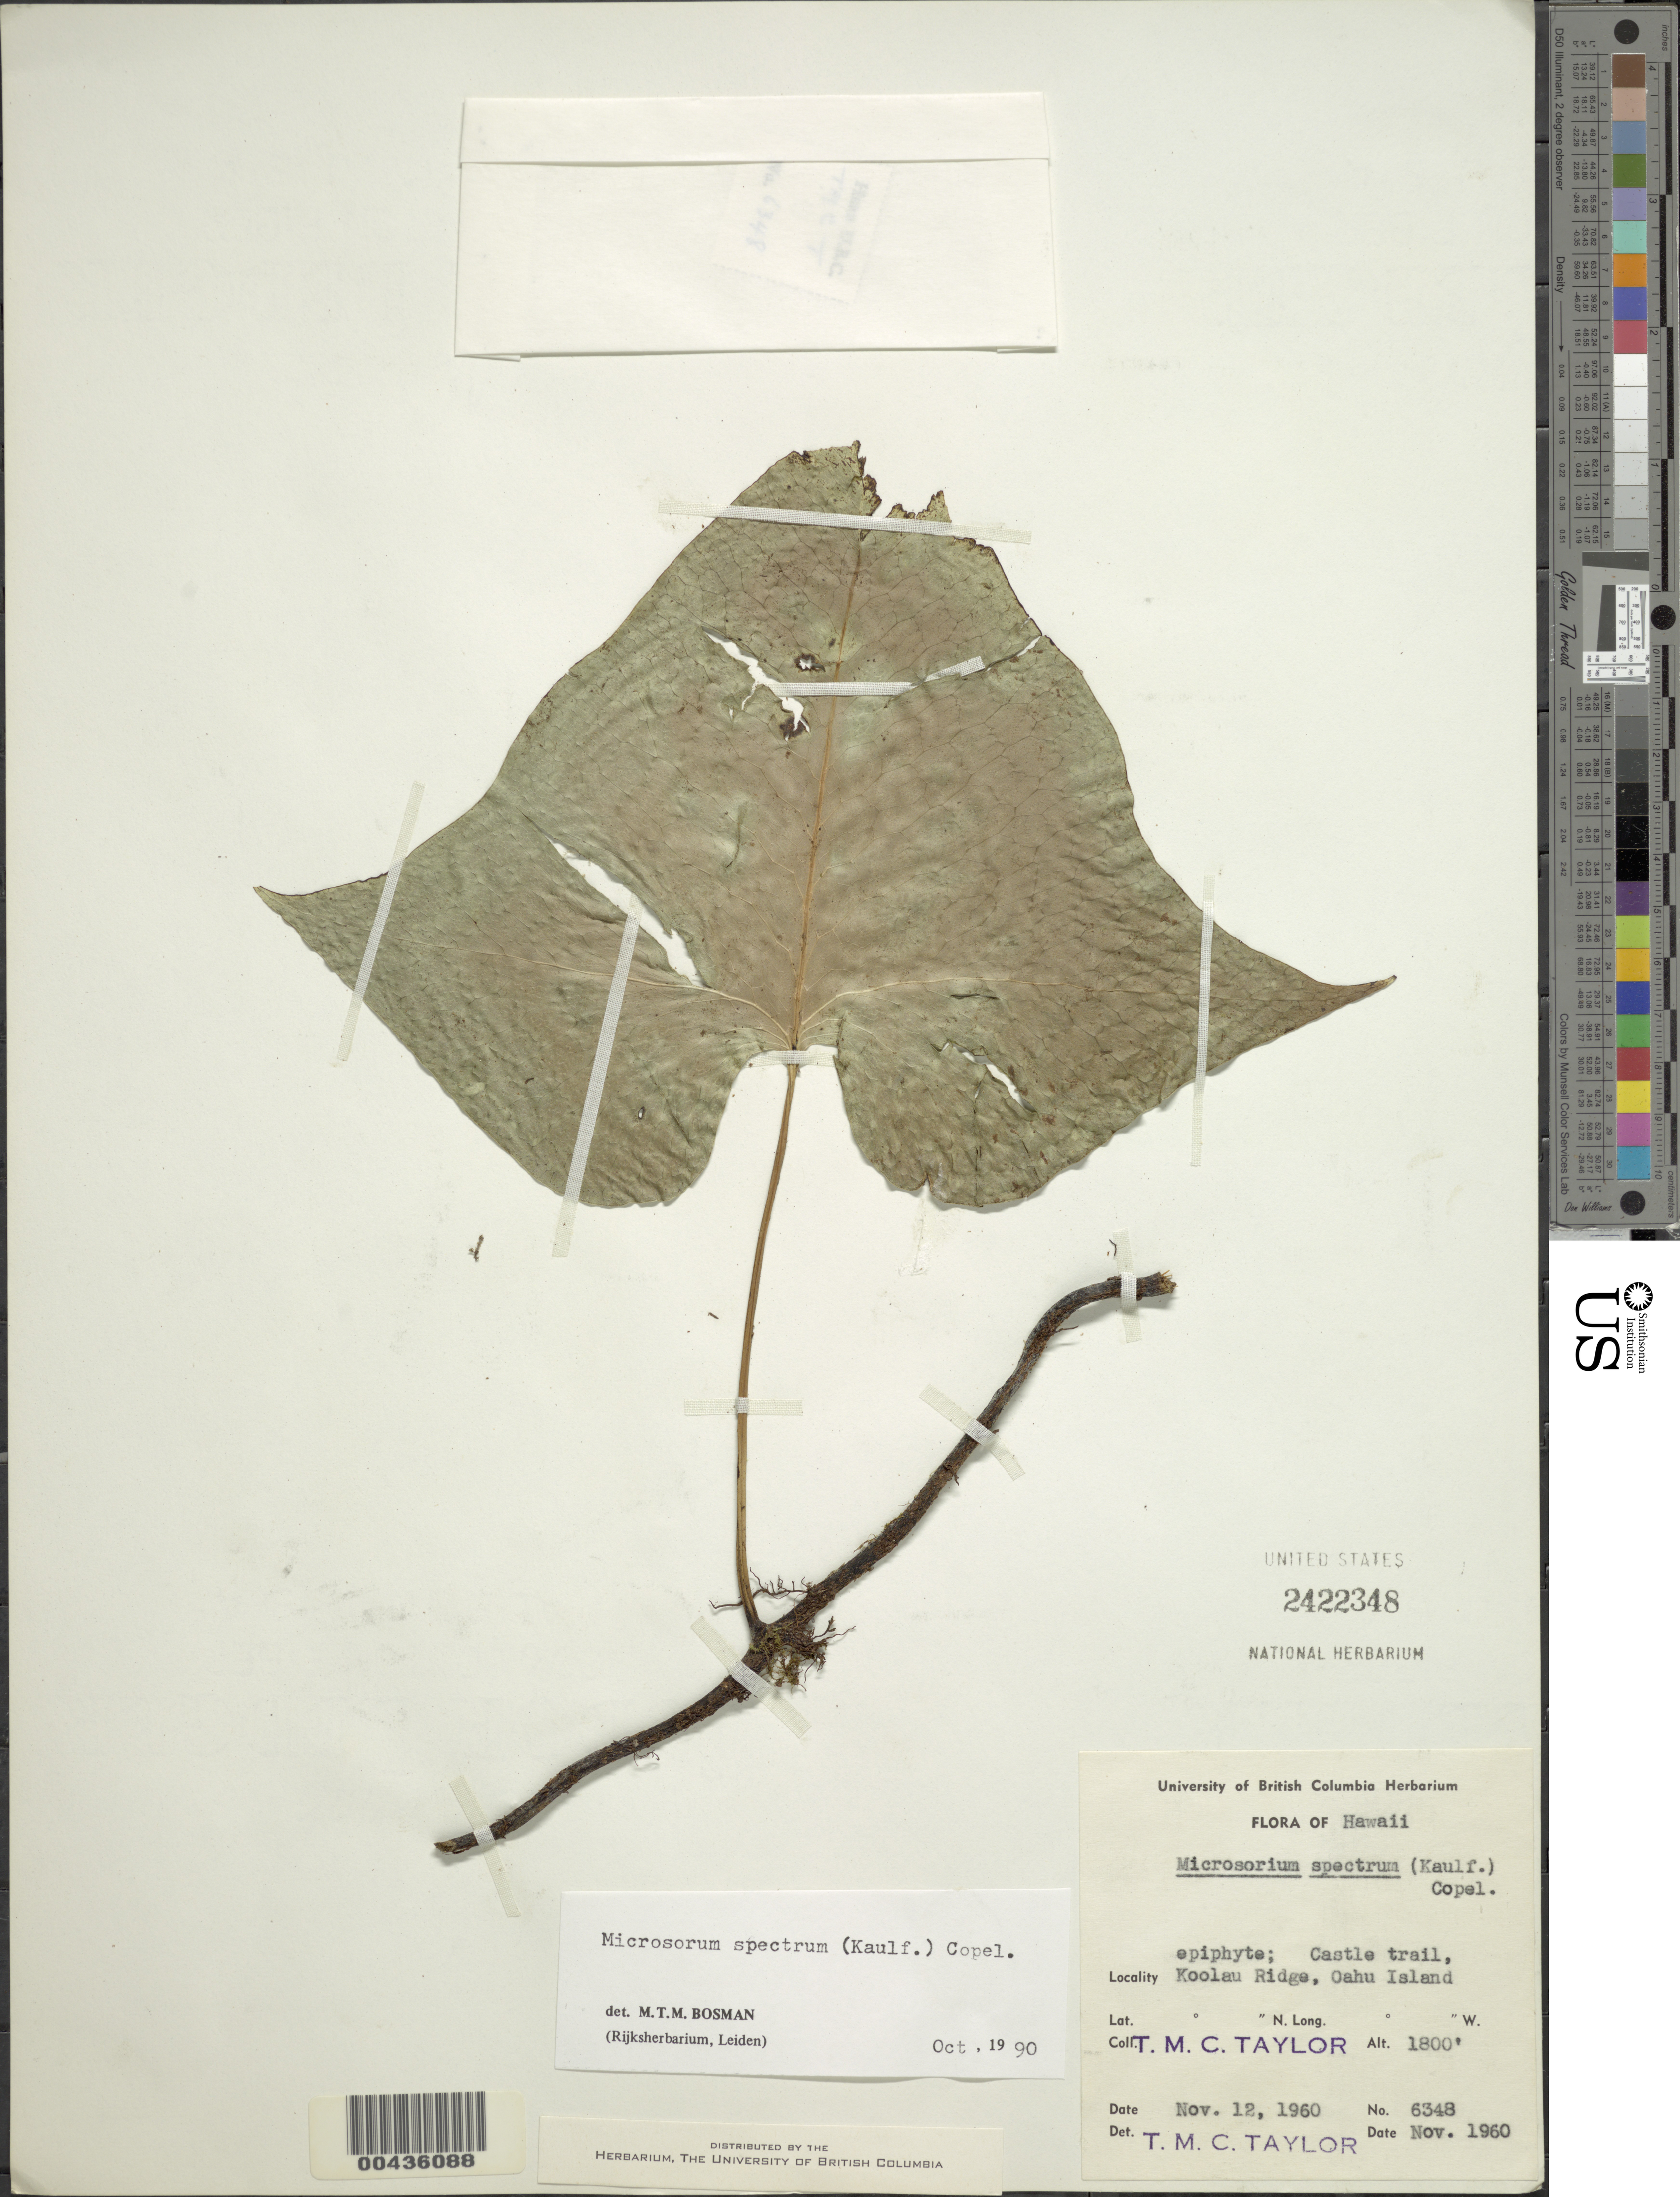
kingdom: Plantae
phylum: Tracheophyta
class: Polypodiopsida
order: Polypodiales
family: Polypodiaceae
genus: Microsorum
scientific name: Microsorum spectrum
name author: (Kaulf.) Copel.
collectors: T. M. C. Taylor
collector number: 6348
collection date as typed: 12 Nov 1960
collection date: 1960-11-12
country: United States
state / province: Hawaii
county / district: Honolulu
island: Oahu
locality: Koolau Ridge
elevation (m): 549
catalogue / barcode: US 2422348